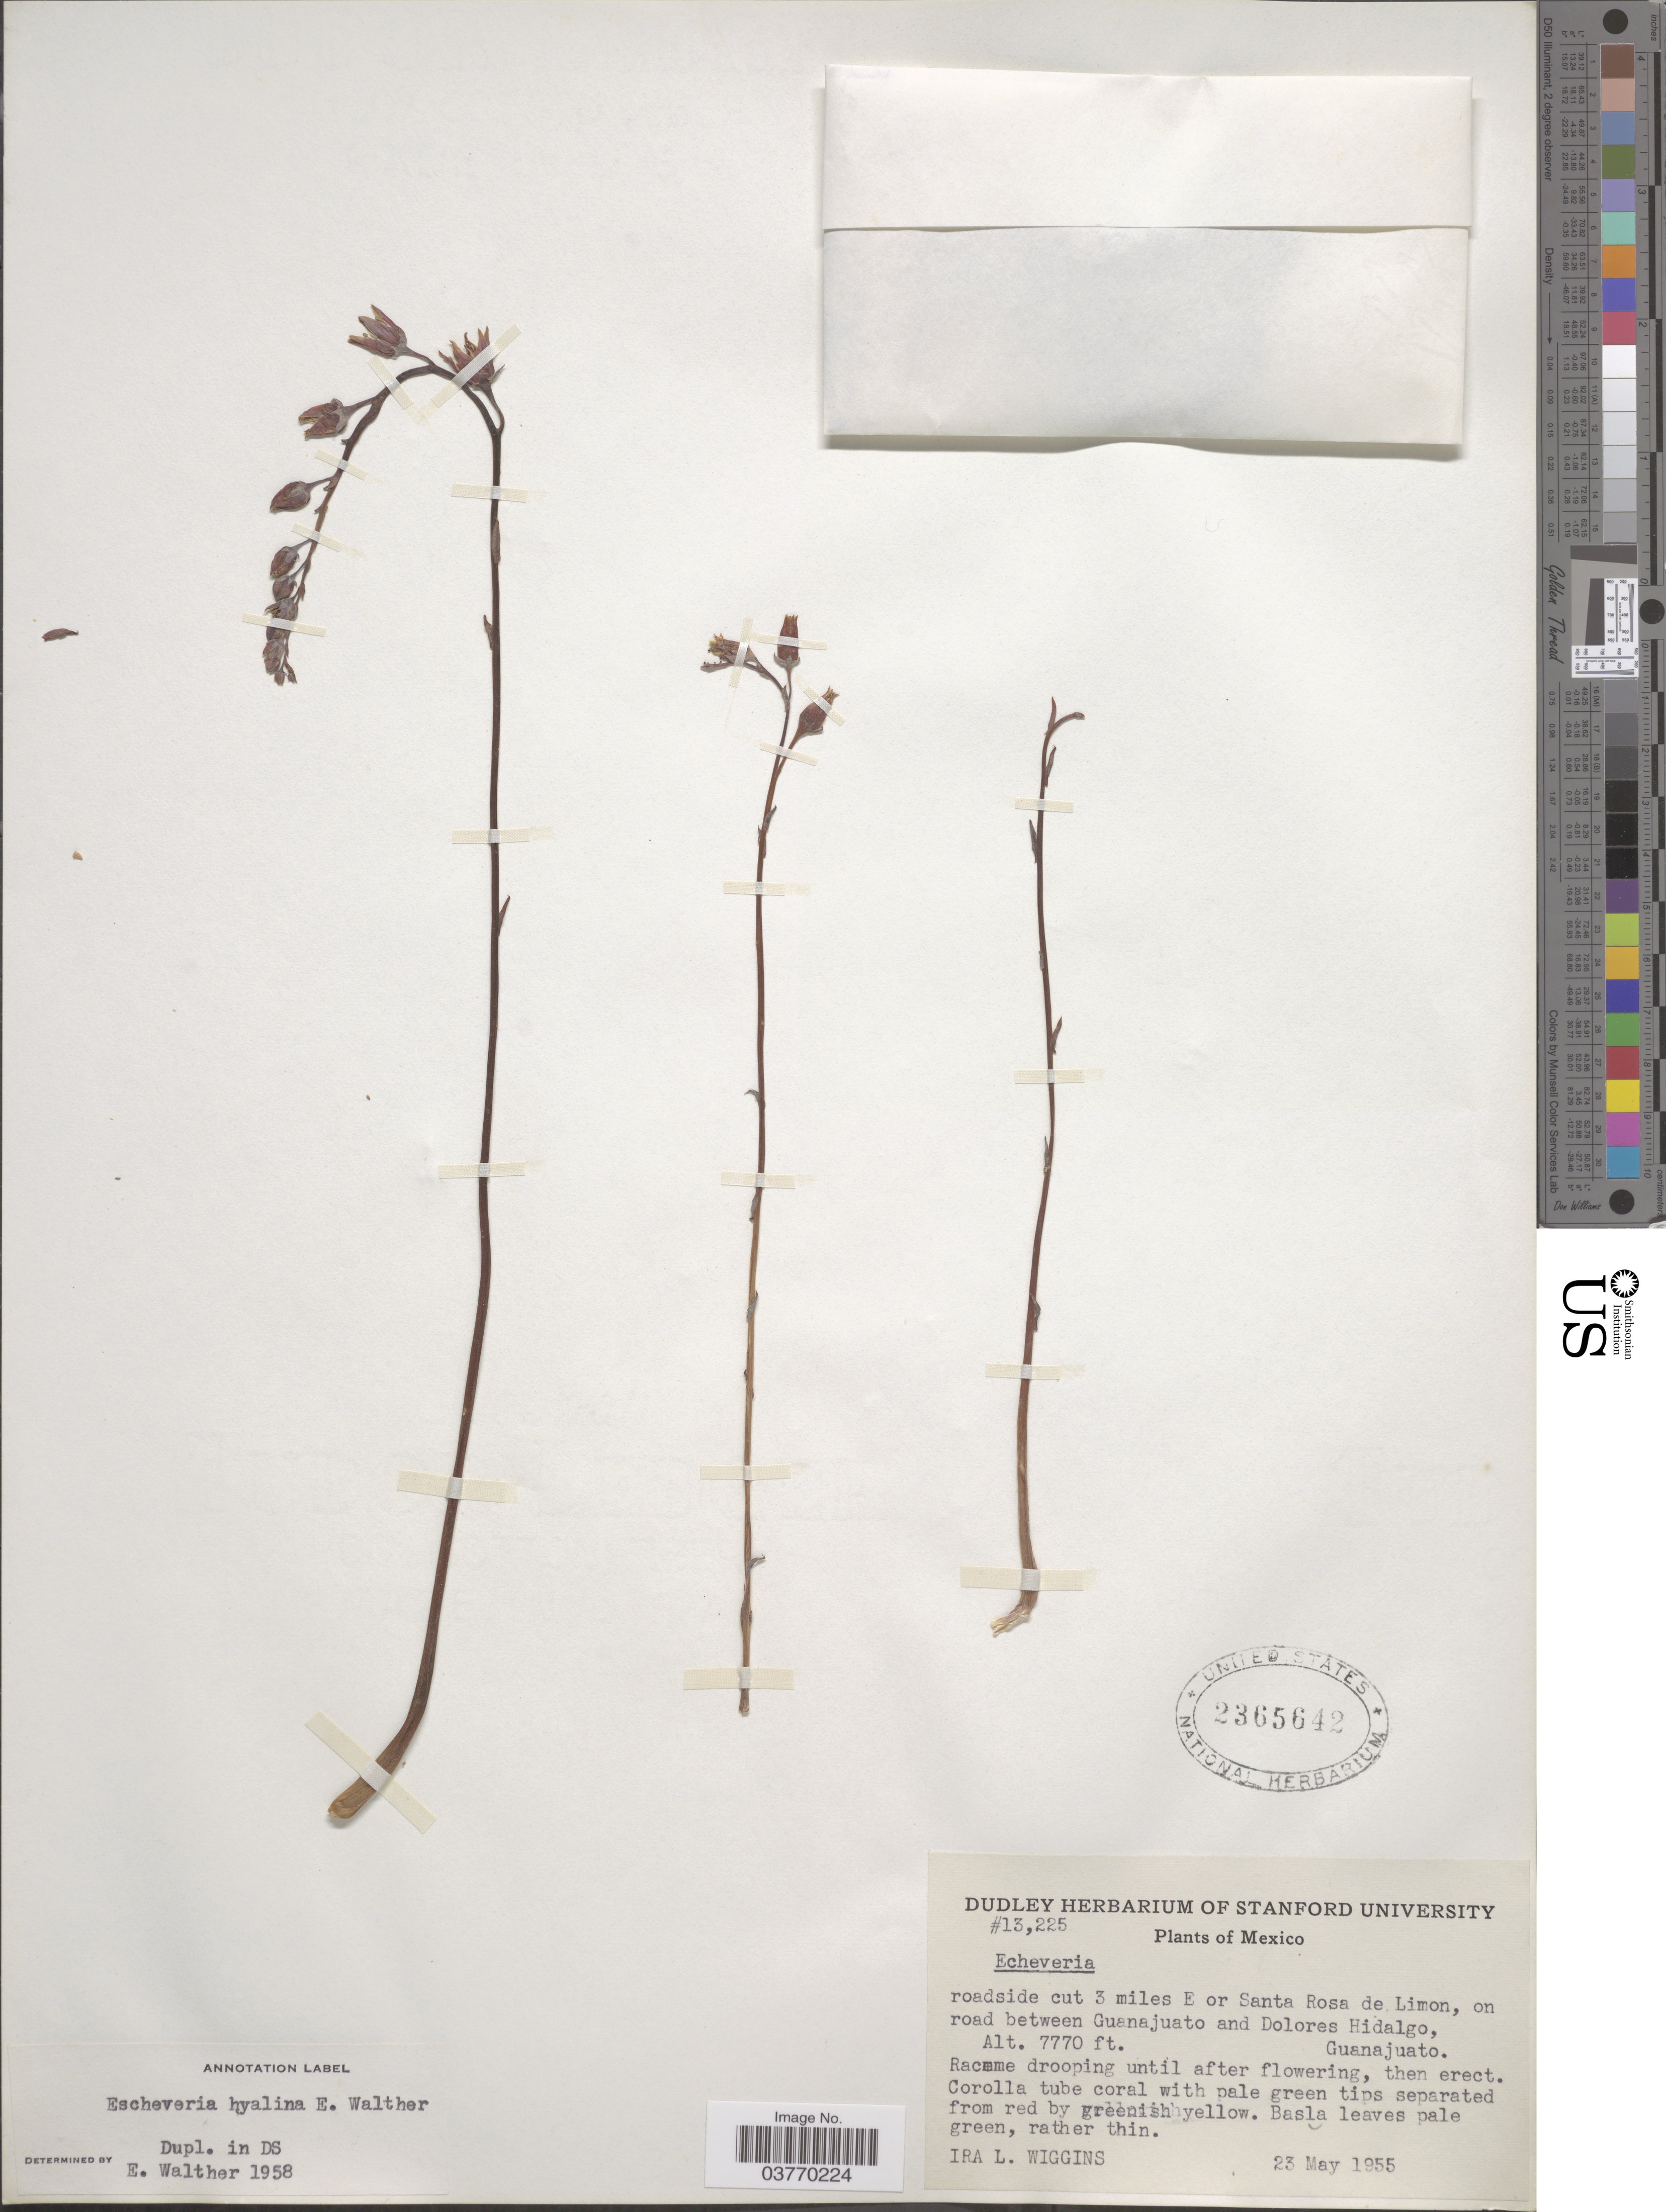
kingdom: Plantae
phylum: Tracheophyta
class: Magnoliopsida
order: Saxifragales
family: Crassulaceae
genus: Echeveria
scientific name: Echeveria hyalina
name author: E. Walther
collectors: I. L. Wiggins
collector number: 13225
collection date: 1955-05-23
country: Mexico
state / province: Guanajuato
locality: Roadside cut 3 miles E or Santa Rosa de Limon, on road between Guanajuato and Dolores Hidalgo.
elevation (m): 2368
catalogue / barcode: US 2365642